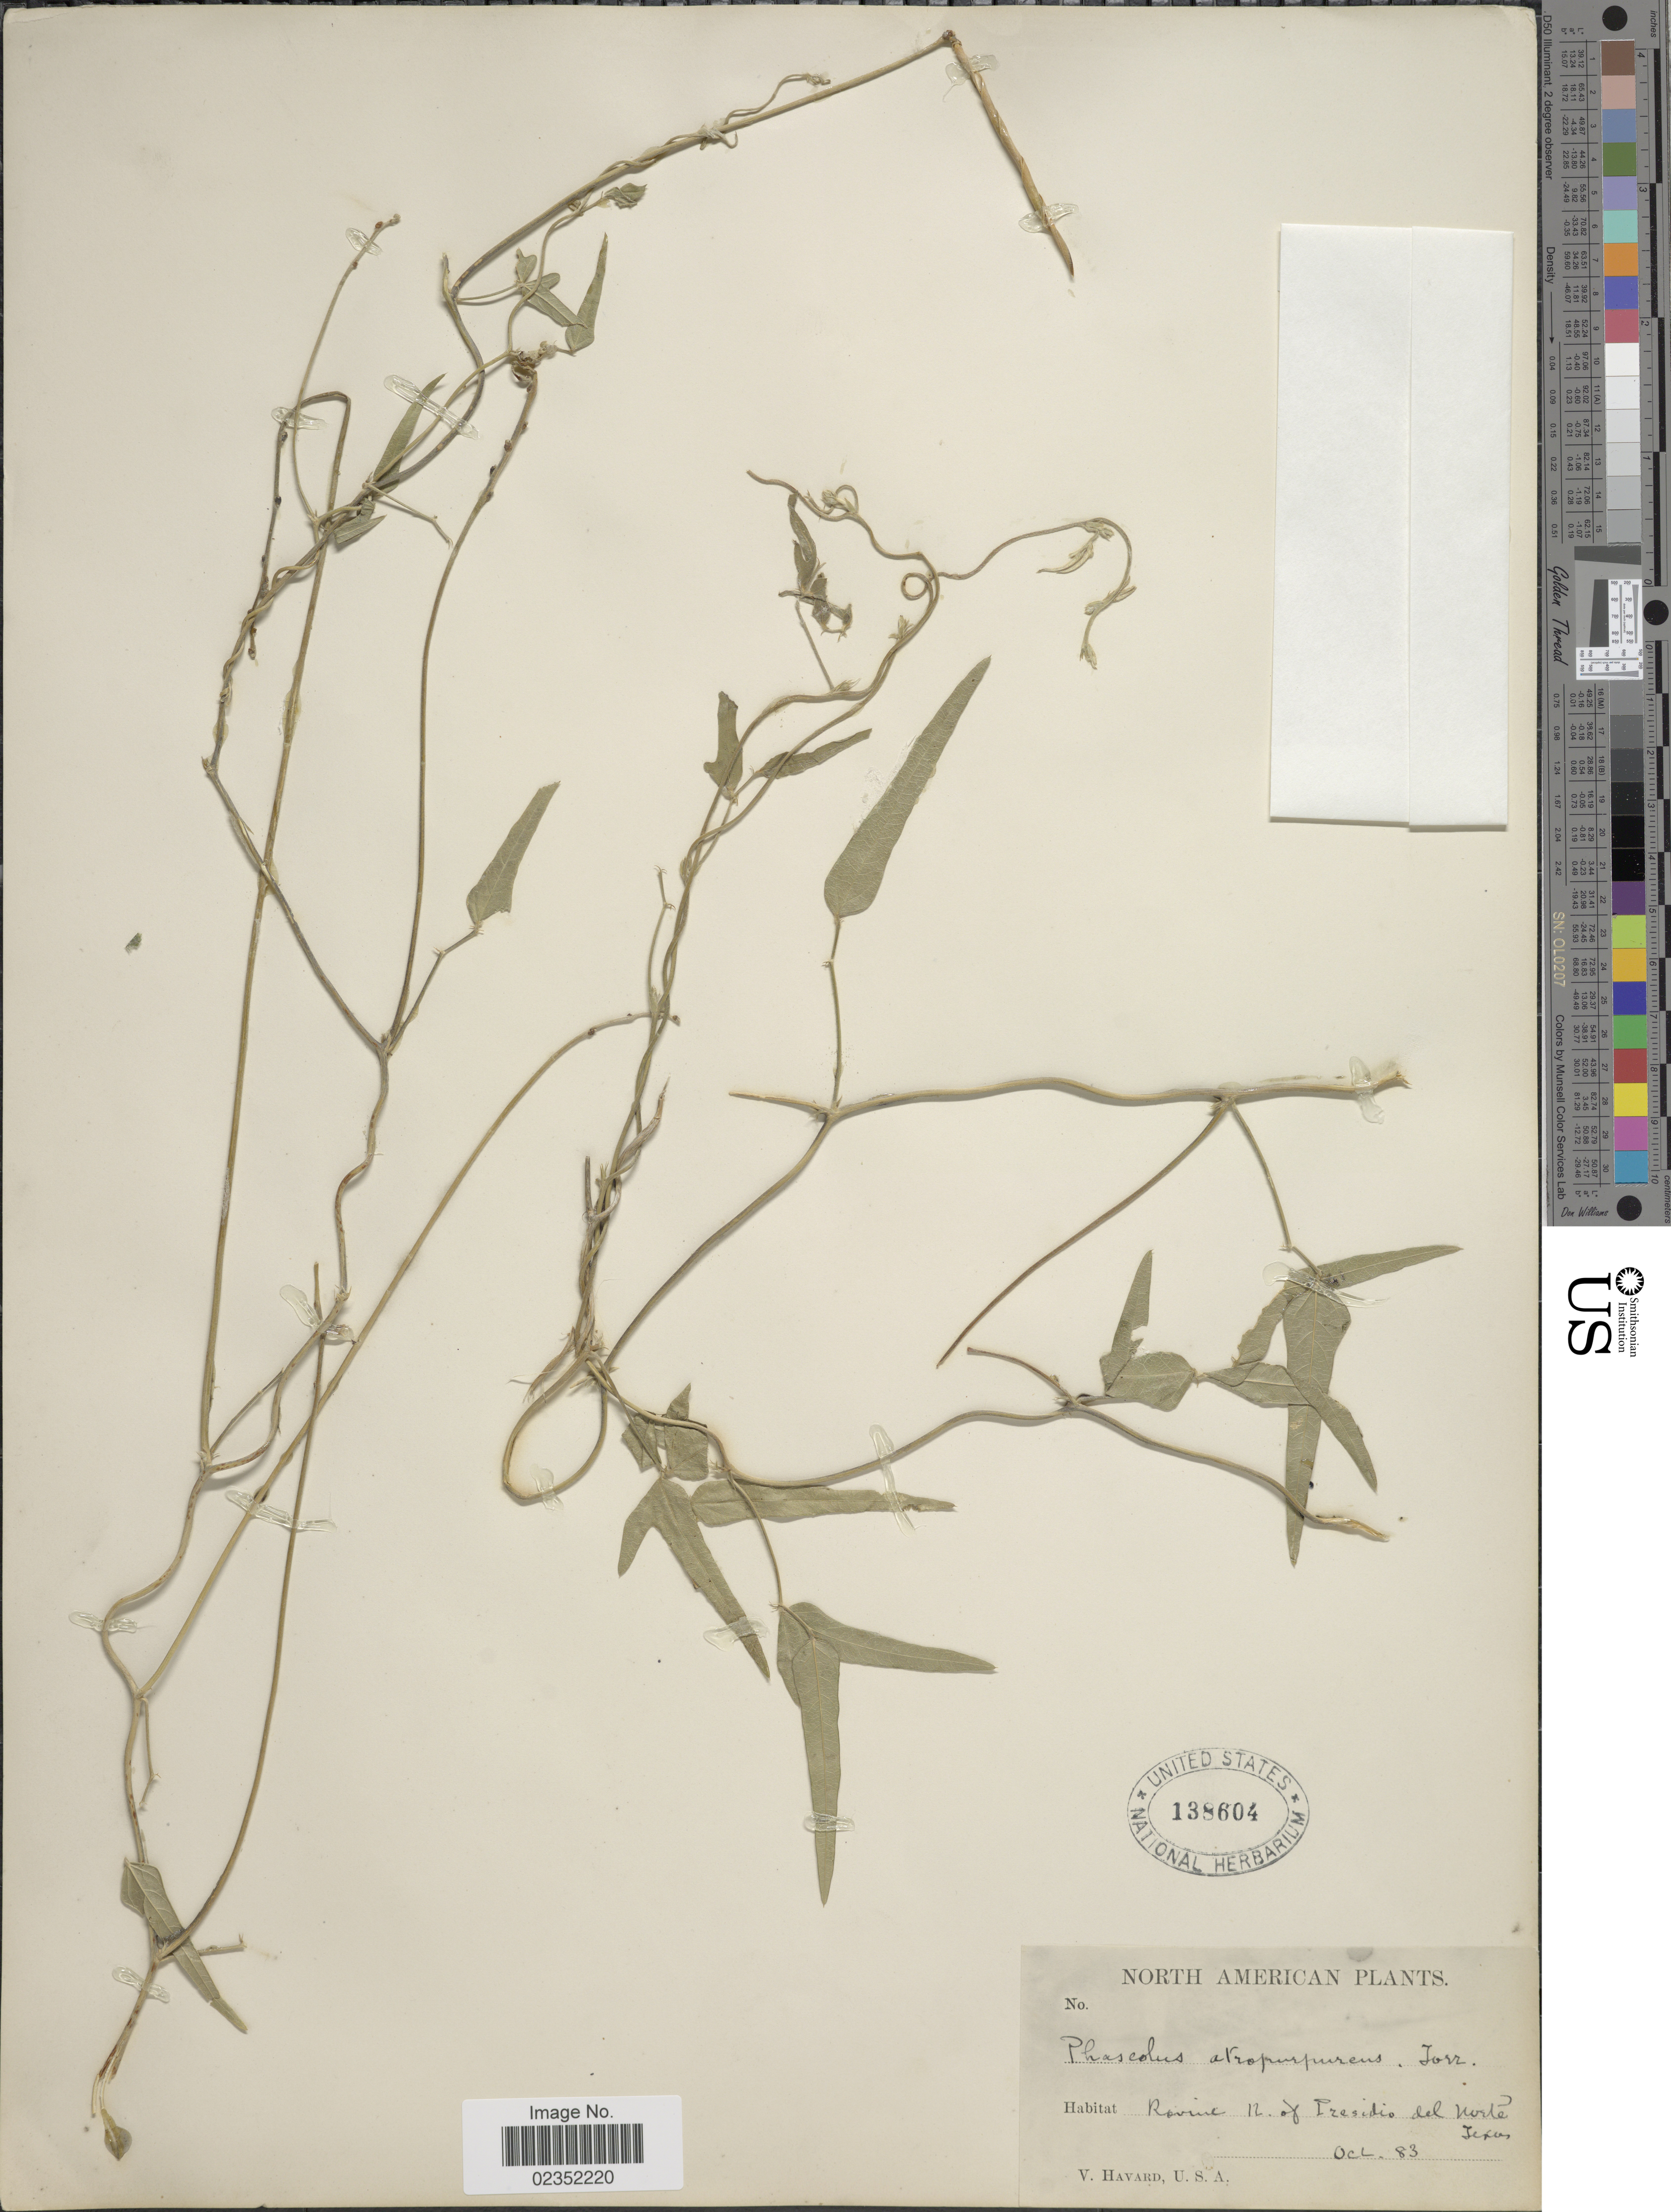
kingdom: Plantae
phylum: Tracheophyta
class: Magnoliopsida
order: Fabales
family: Fabaceae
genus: Macroptilium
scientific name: Macroptilium atropurpureum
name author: (DC.) Urb.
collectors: V. Havard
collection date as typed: Transcribed d/m/y: /10/83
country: United States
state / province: Texas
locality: Ravine N. of Presidio del Norte, Texas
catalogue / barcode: US 138604